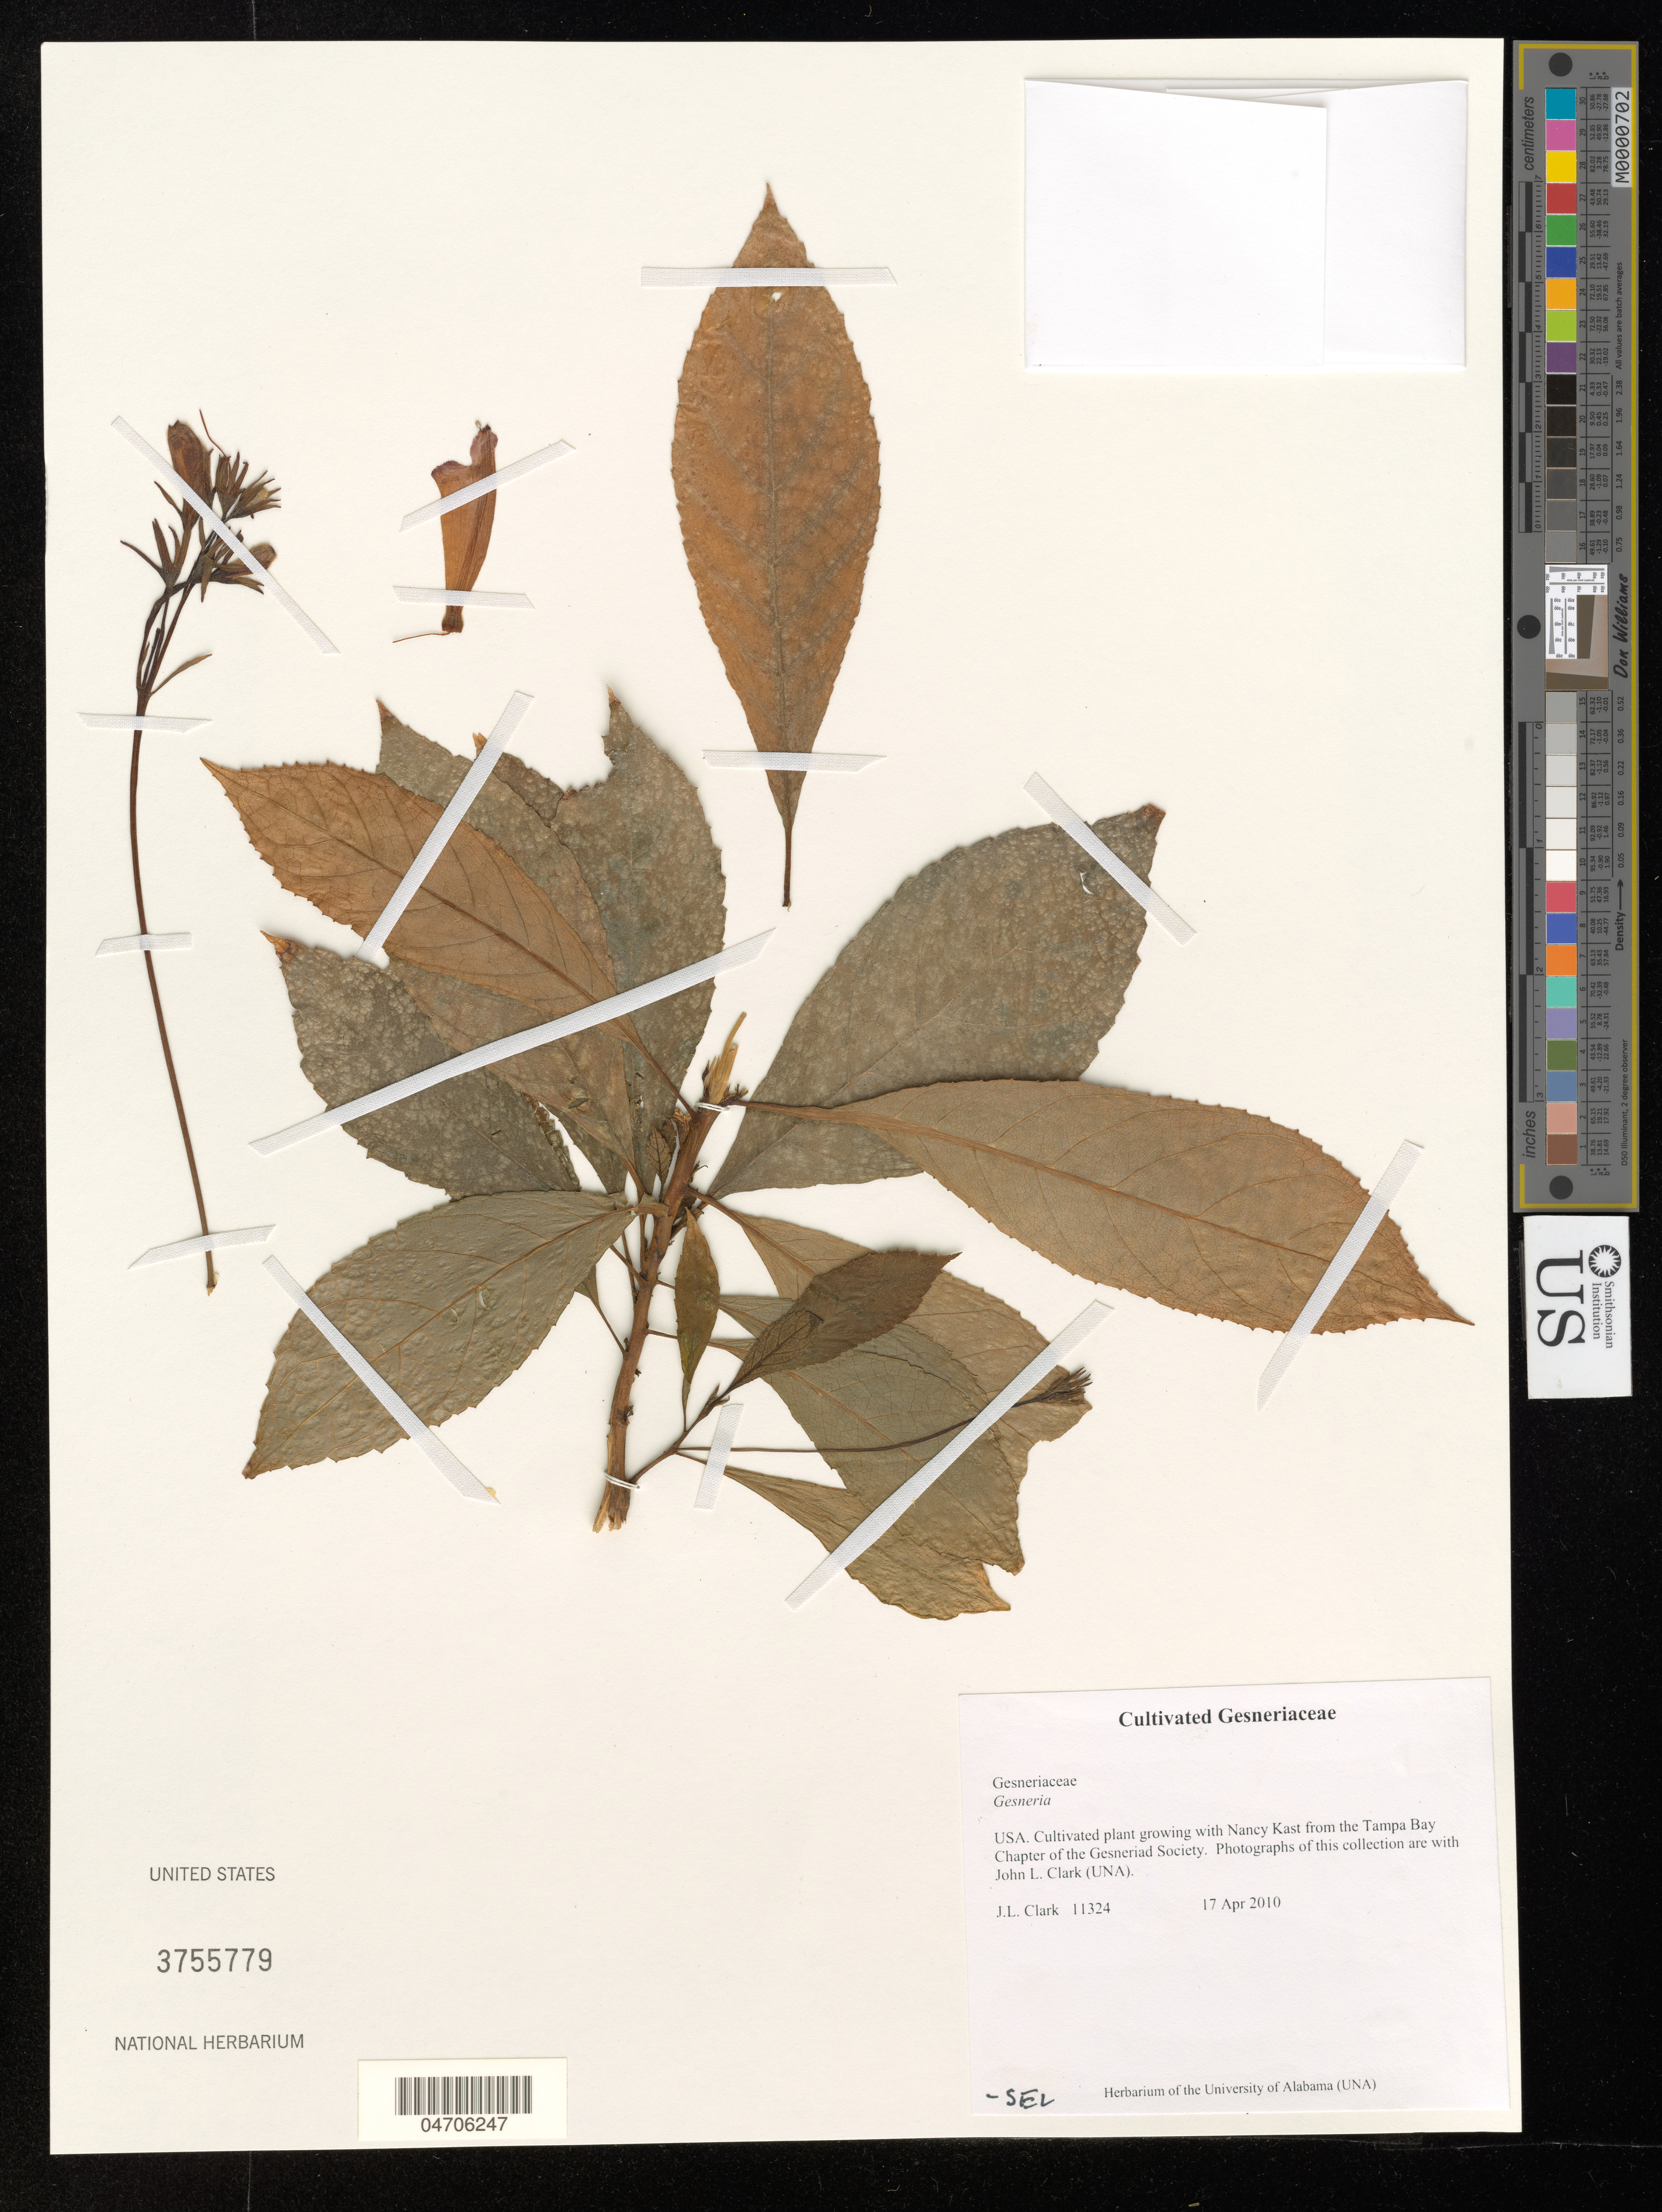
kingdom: Plantae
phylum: Tracheophyta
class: Magnoliopsida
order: Lamiales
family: Gesneriaceae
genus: Gesneria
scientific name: Gesneria sp.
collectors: J. L. Clark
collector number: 11324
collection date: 2010-04-17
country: United States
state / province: Florida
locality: With Nancy Kast from the Tampa Bay Chapter of the Gesneriad Society.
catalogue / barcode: US 3755779